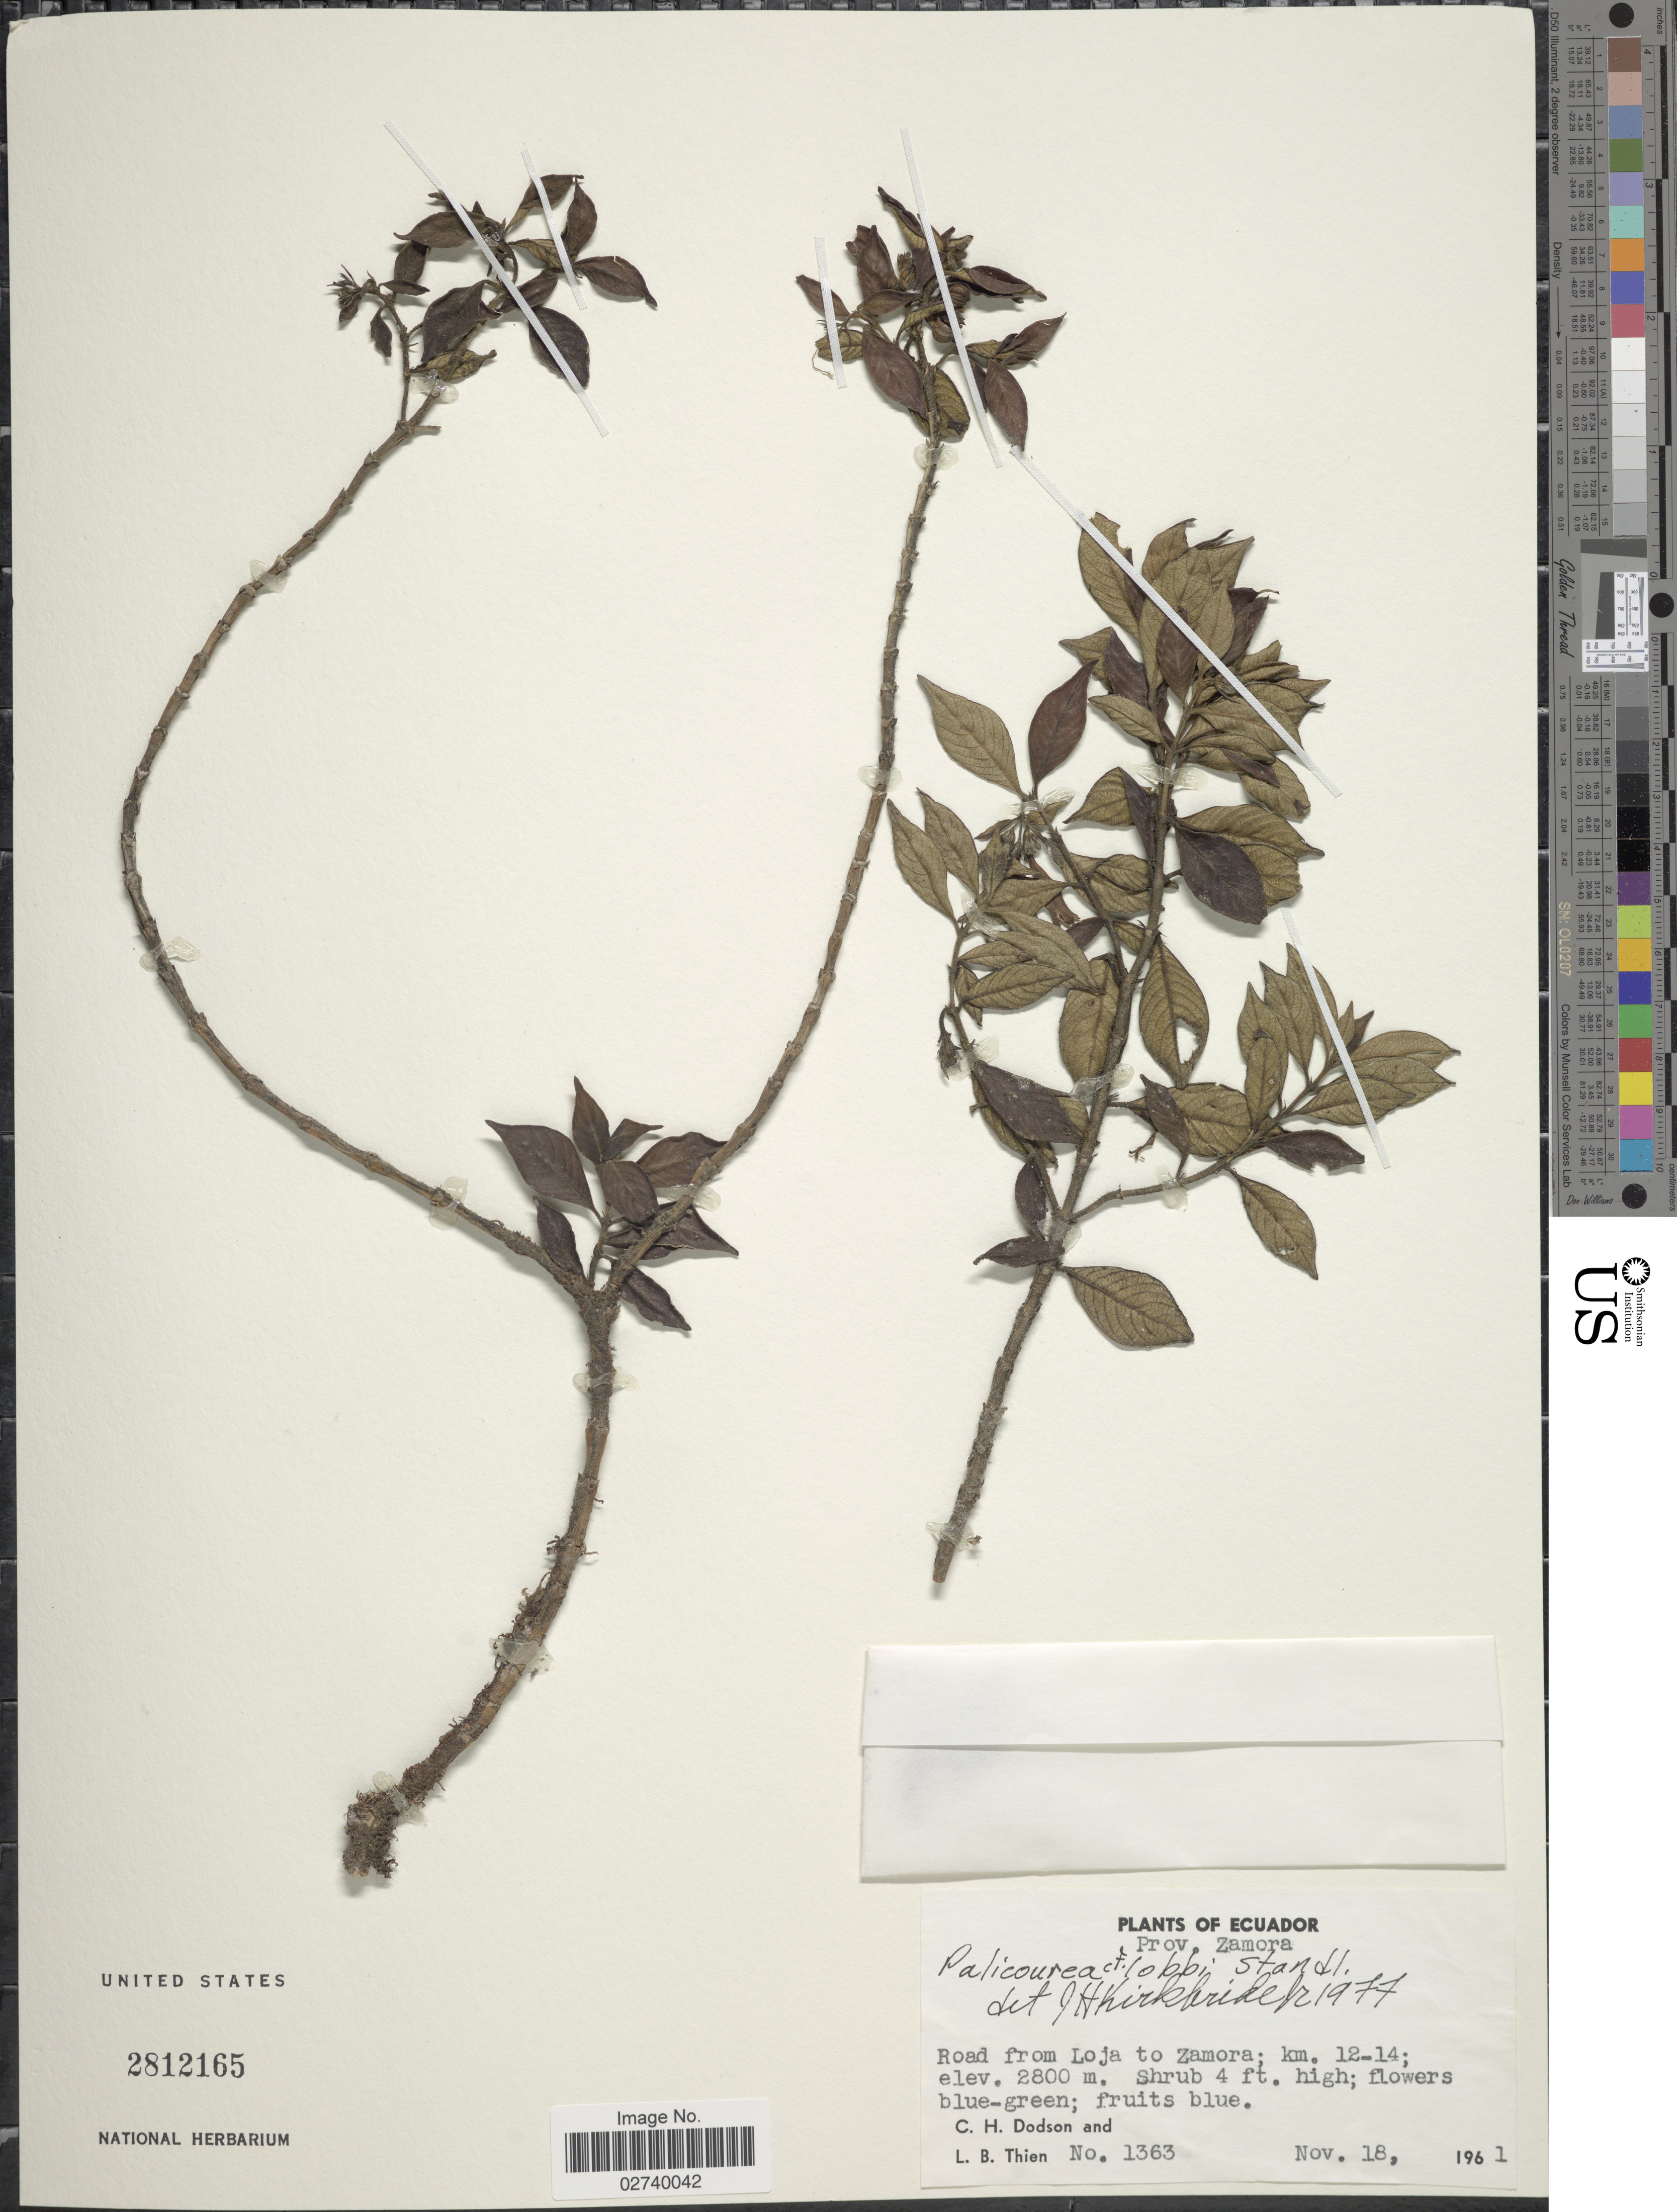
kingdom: Plantae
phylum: Tracheophyta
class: Magnoliopsida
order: Gentianales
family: Rubiaceae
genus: Palicourea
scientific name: Palicourea lobbii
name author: Standl.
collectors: C. H. Dodson & L. Thien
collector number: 1363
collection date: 1961-11-18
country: Ecuador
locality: Prov. Zamora. Road from Loja to Zamora; km. 12-14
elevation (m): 2800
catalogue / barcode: US 2812165